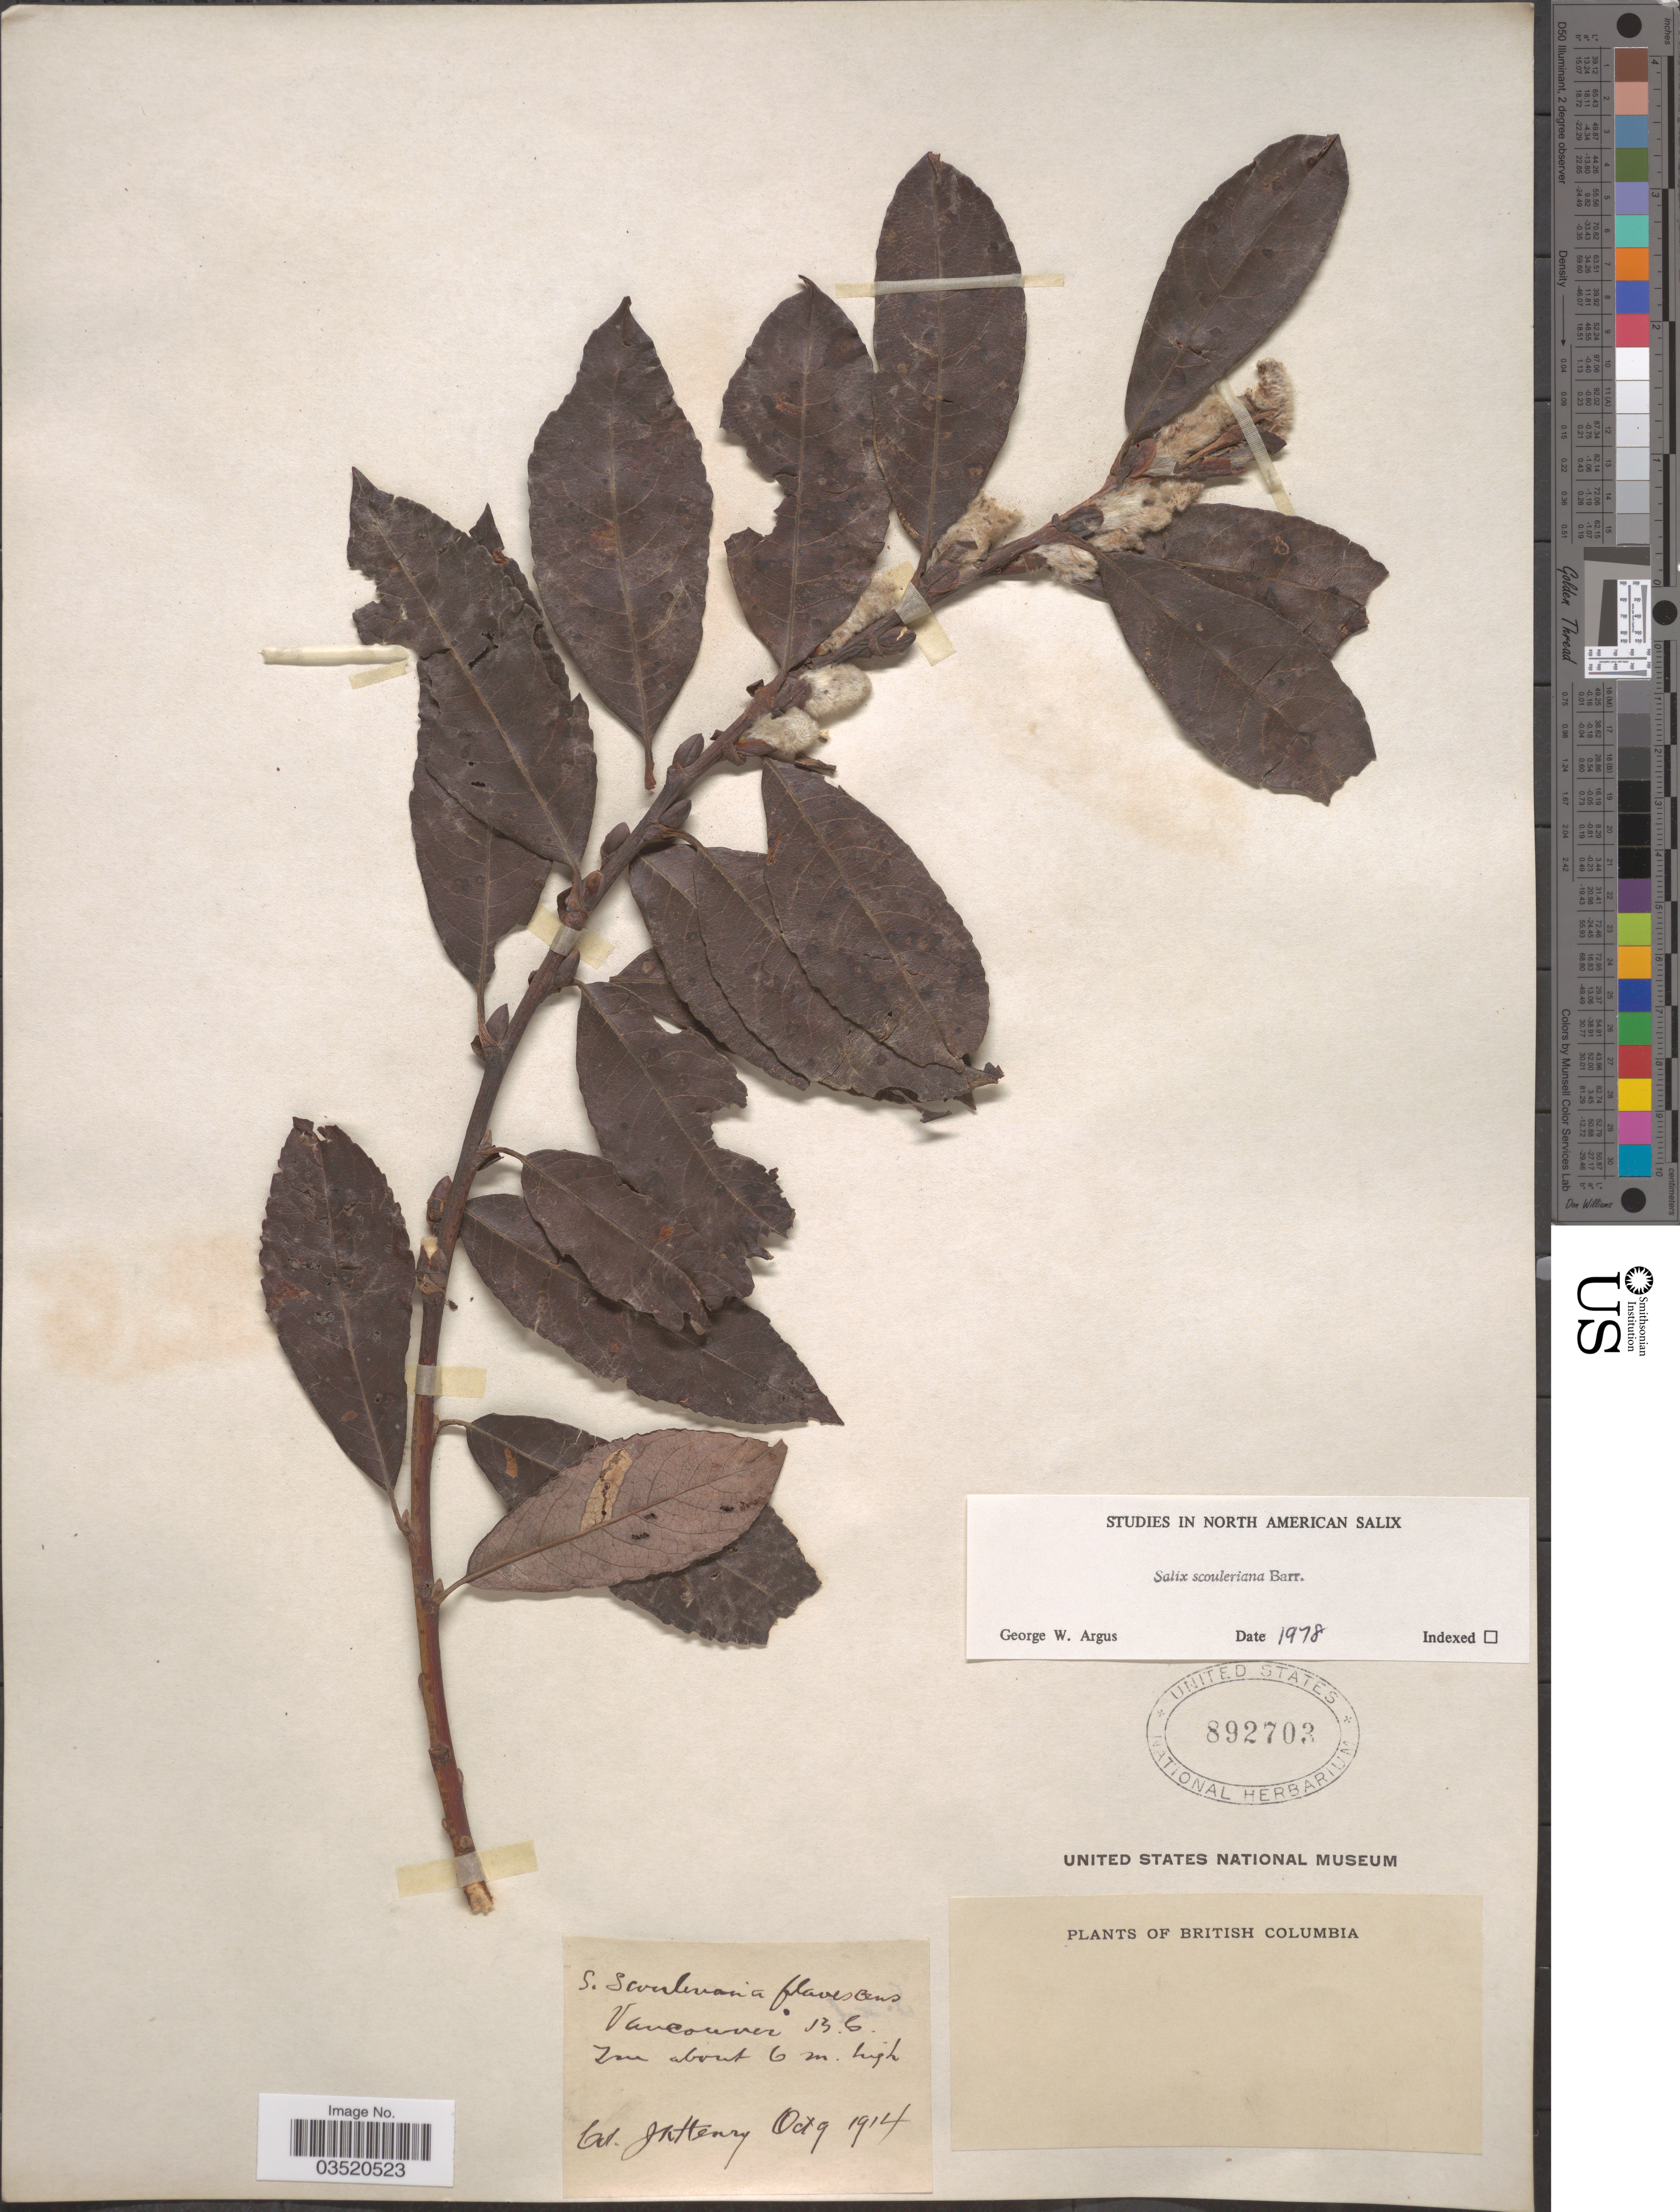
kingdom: Plantae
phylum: Tracheophyta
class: Magnoliopsida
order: Malpighiales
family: Salicaceae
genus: Salix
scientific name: Salix scouleriana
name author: Barratt ex Hook.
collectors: J. K. Henry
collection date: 1914-10-09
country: Canada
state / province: British Columbia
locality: Vancouver.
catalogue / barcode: US 892703